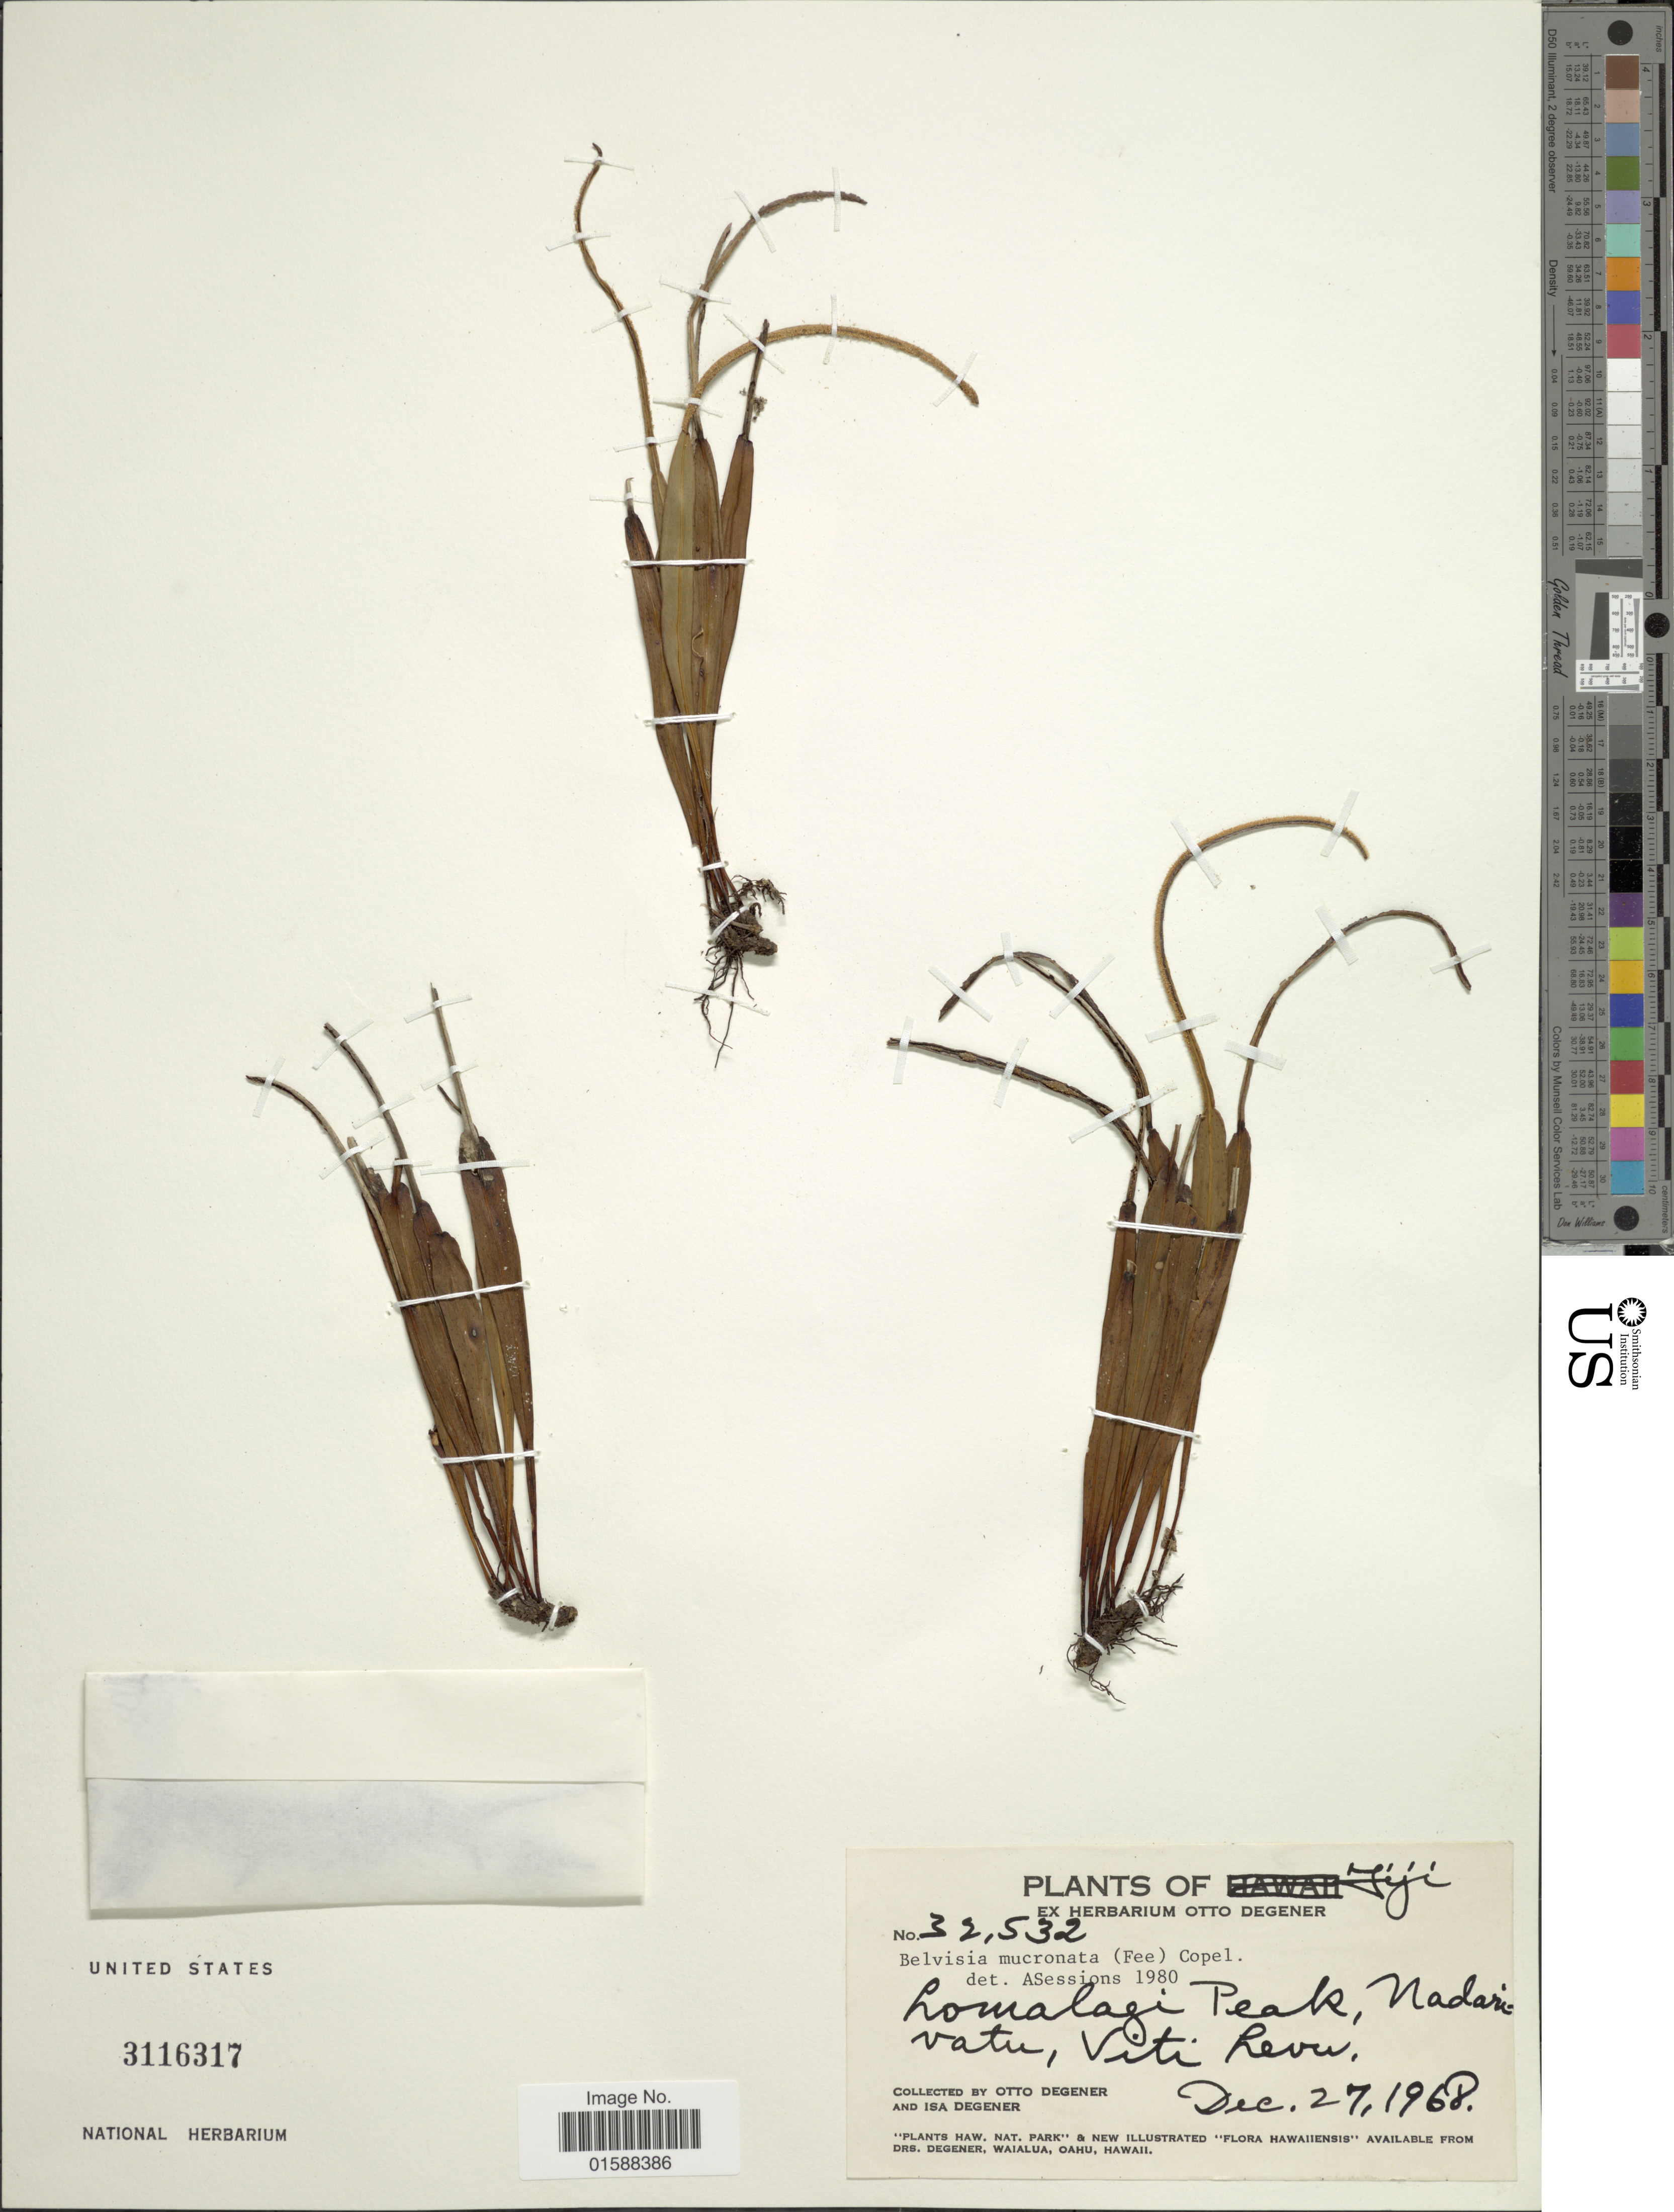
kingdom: Plantae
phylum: Tracheophyta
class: Polypodiopsida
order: Polypodiales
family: Polypodiaceae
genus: Lepisorus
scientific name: Lepisorus mucronatus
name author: (Fée) Li S. Wang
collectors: O. Degener & I. Degener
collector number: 32532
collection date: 1968-12-27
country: Fiji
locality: Lomalagi Peak, Nadari-vatu, Viti Levu [interpreted]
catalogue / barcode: US 3116317